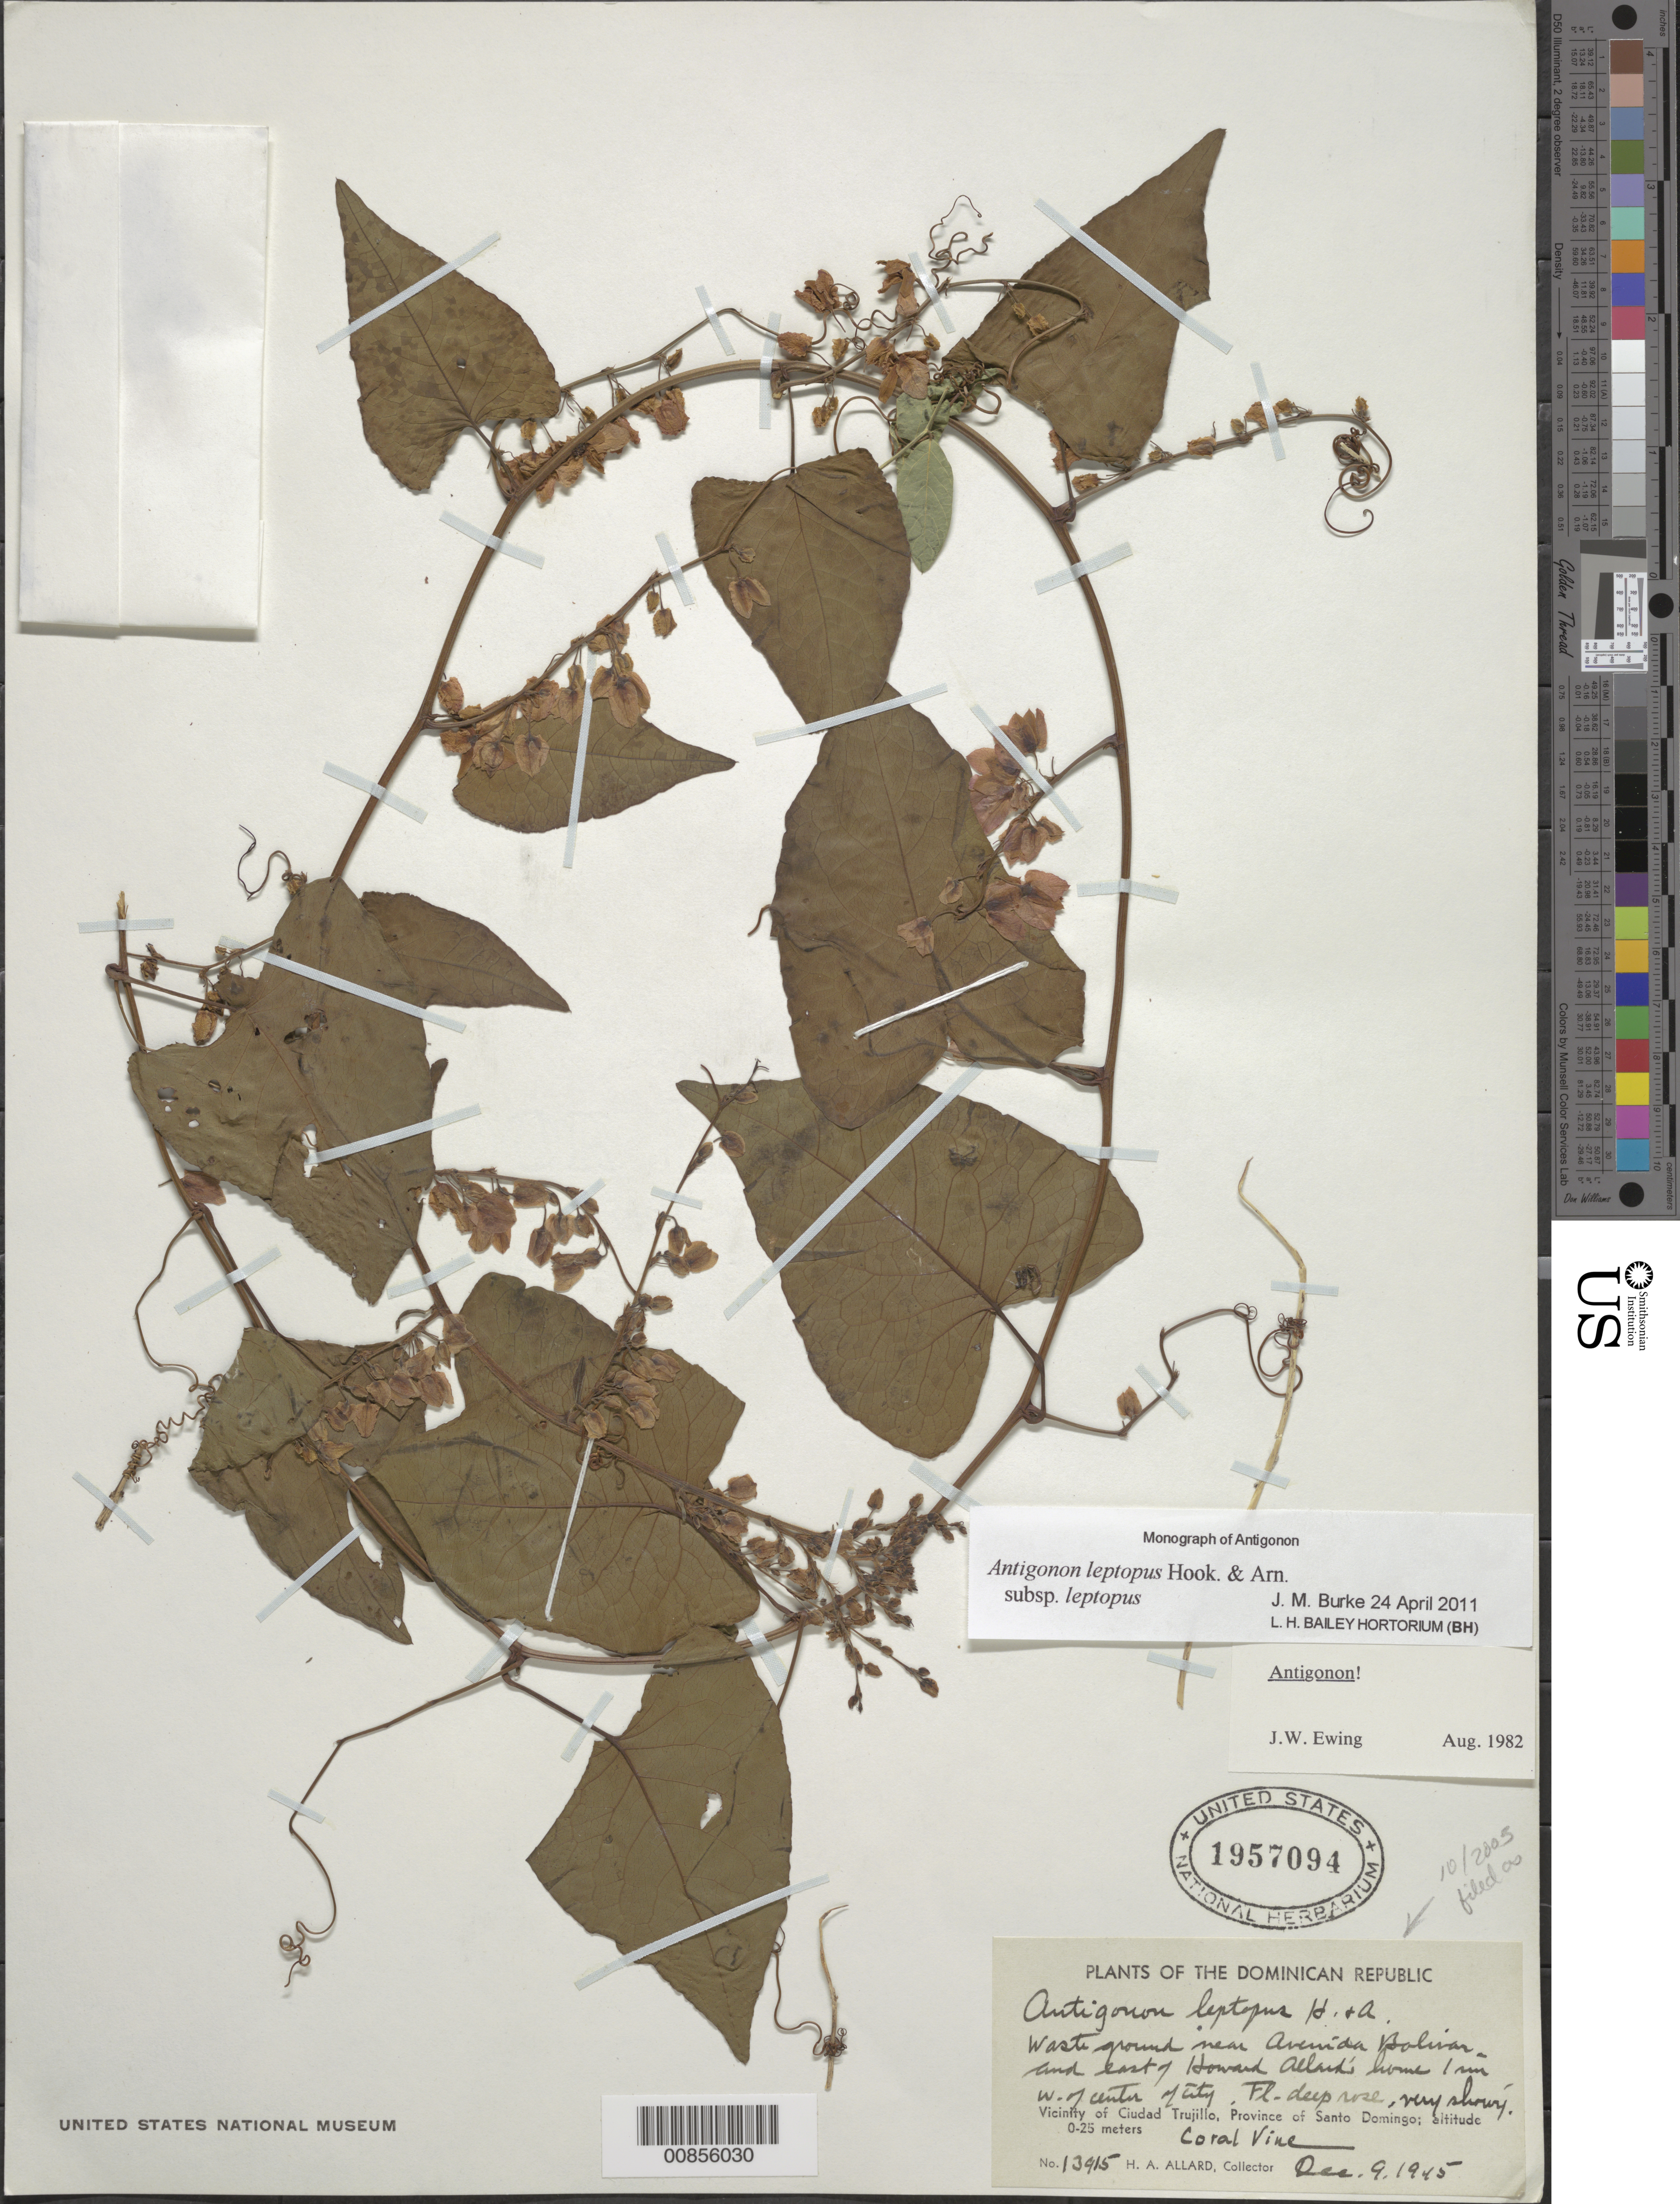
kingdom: Plantae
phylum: Tracheophyta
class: Magnoliopsida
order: Caryophyllales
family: Polygonaceae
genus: Antigonon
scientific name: Antigonon leptopus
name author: Hook. & Arn.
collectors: H. A. Allard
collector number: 13915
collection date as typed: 09 Dec 1945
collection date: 1945-12-09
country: Dominican Republic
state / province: Distrito Nacional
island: Hispaniola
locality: Vicinity of Ciudad Trujillo, Province of Santo Domingo (obsolete). Near Avenida Bolivar and east of Howard Allard's home 1 mi W of center of city.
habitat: Waste ground.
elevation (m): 0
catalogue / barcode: US 1957094